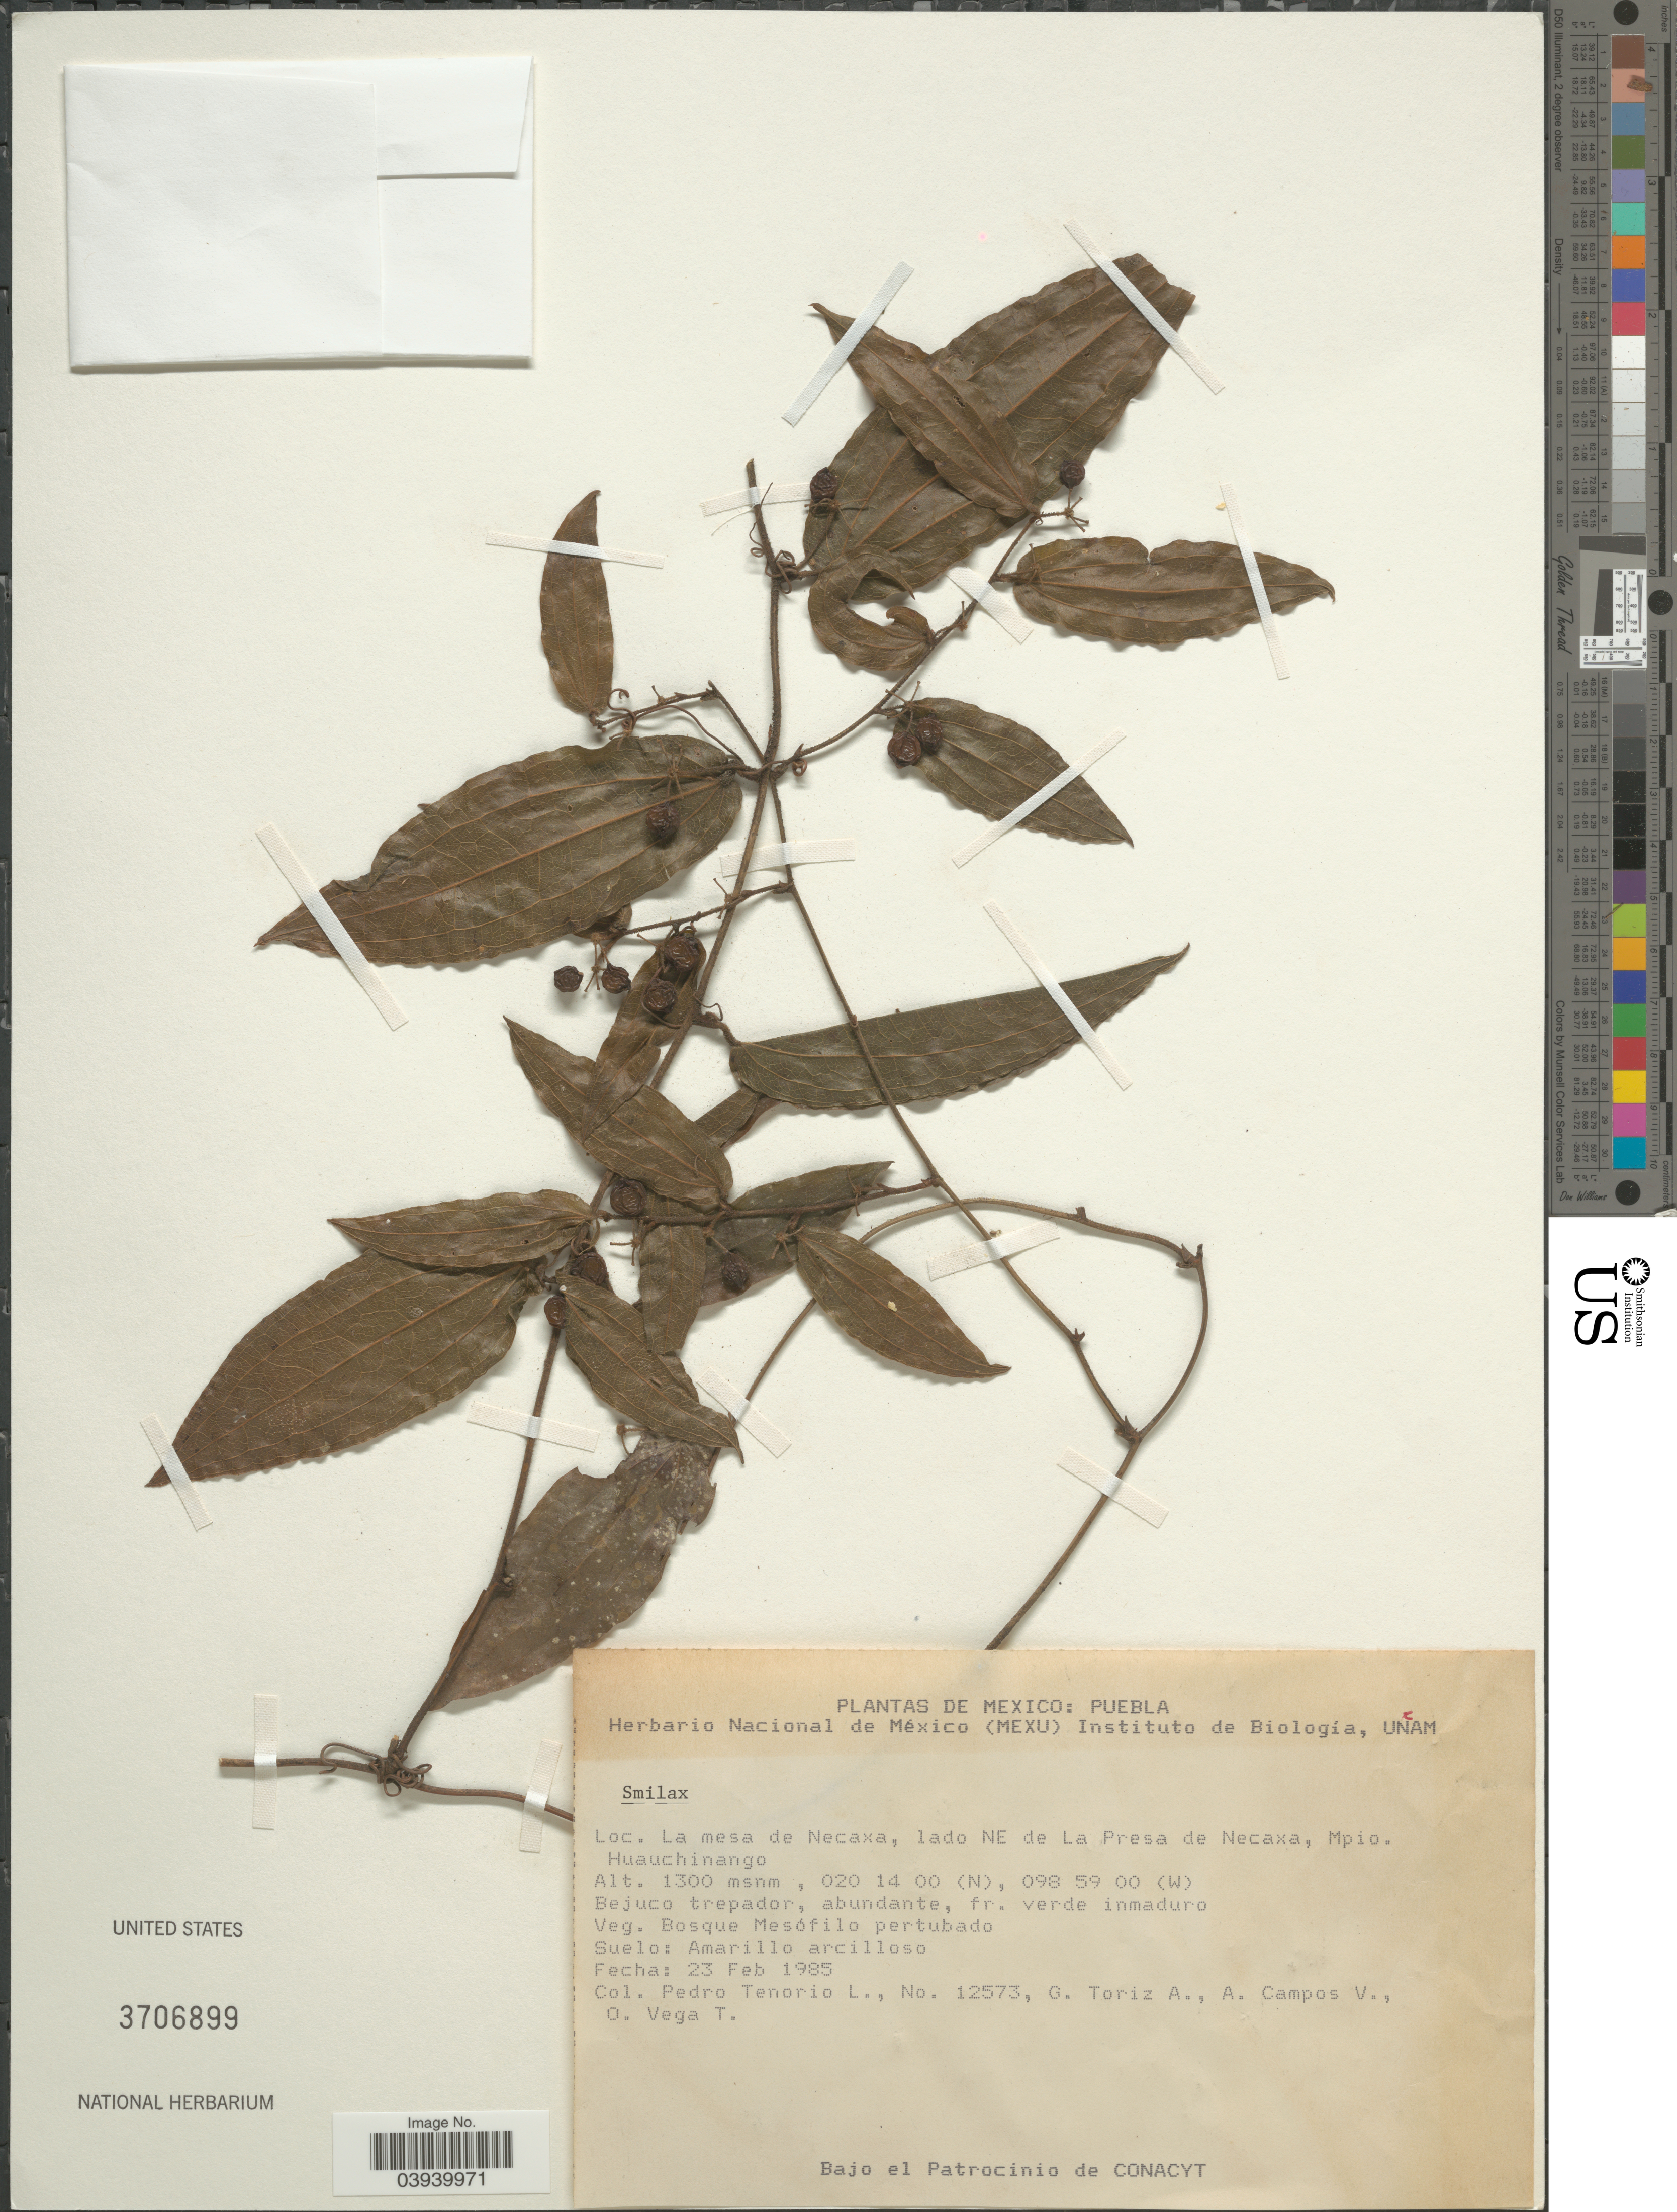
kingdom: Plantae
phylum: Tracheophyta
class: Liliopsida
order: Liliales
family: Smilacaceae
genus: Smilax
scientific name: Smilax sp.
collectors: P. Tenorio L., G. Toriz A., A. Campos V. & O. Vega T.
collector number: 12573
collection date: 1985-02-23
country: Mexico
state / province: Puebla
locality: La mesa de Necaxa, lado NE de La Presa de Necaxa, Mpio. Huauchinango.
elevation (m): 1300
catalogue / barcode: US 3706899